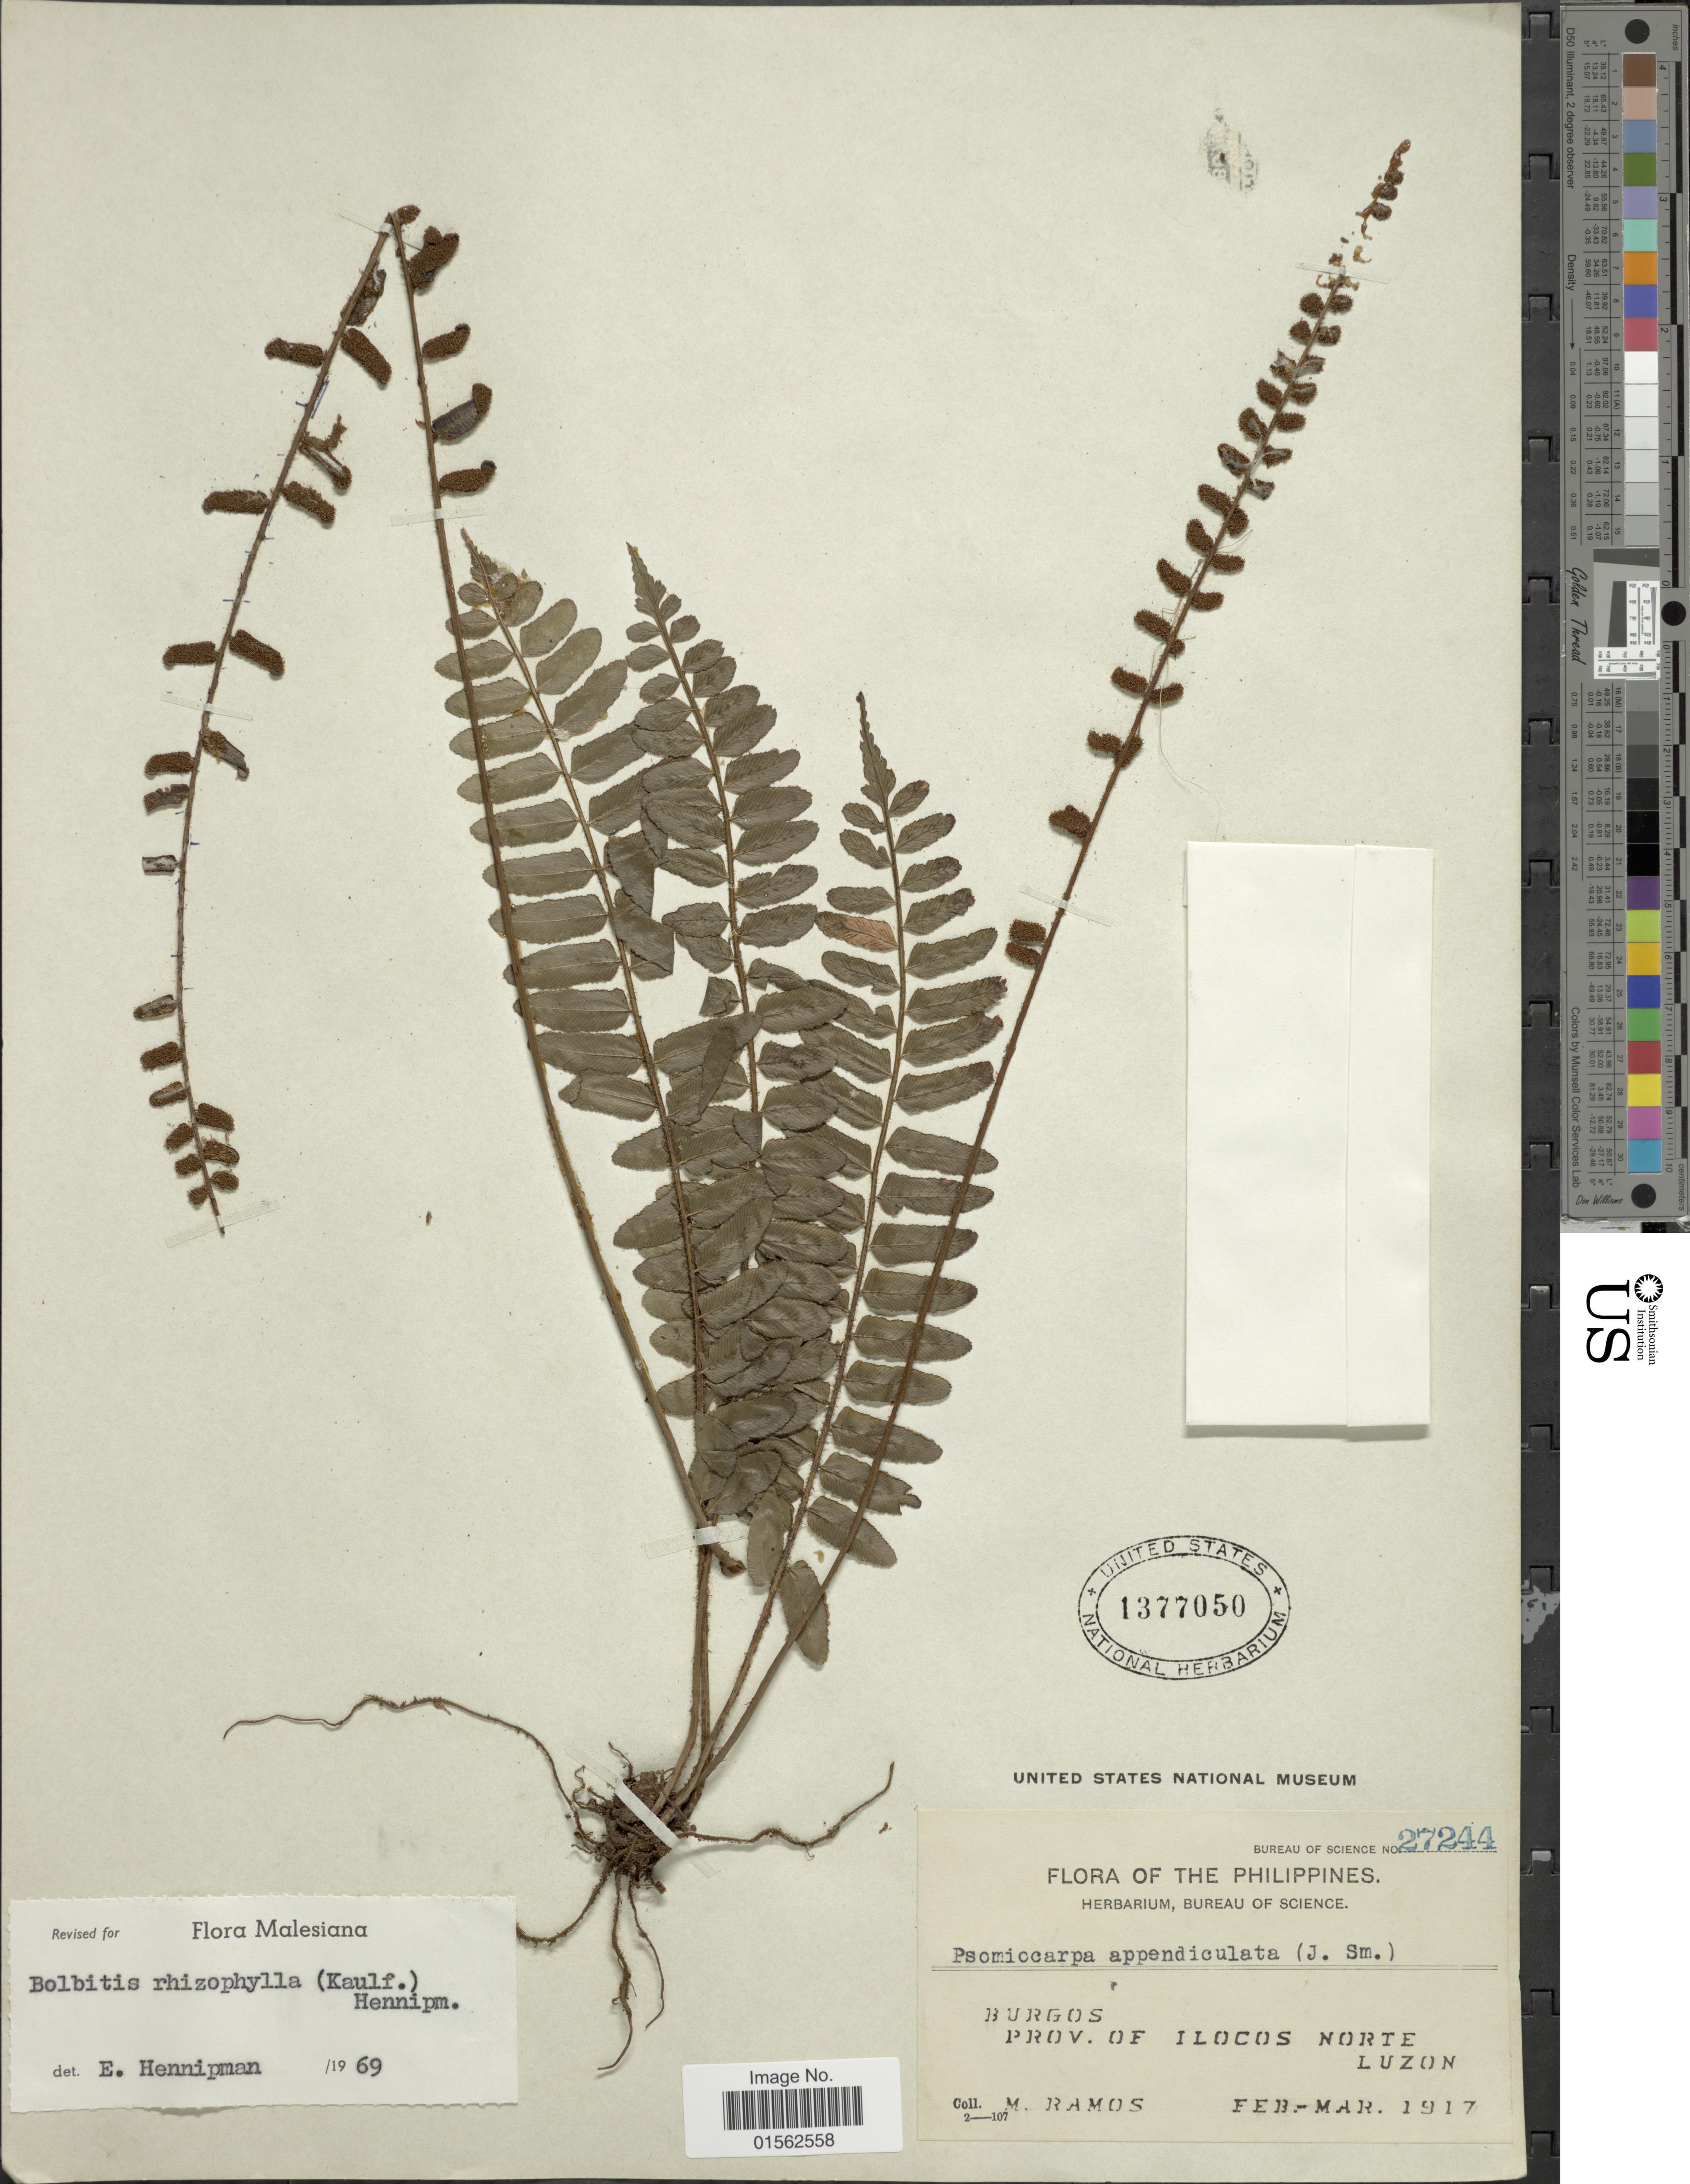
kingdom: Plantae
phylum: Tracheophyta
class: Polypodiopsida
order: Polypodiales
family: Dryopteridaceae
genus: Bolbitis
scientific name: Bolbitis rhizophylla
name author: (Kaulf.) Hennipman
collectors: M. Ramos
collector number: Bureau of Science 27244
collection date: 1917-02/1917-03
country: Philippines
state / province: Ilocos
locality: Philippines, Burgos, Prov. Ilocos Norte, Luzon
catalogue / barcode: US 1377050